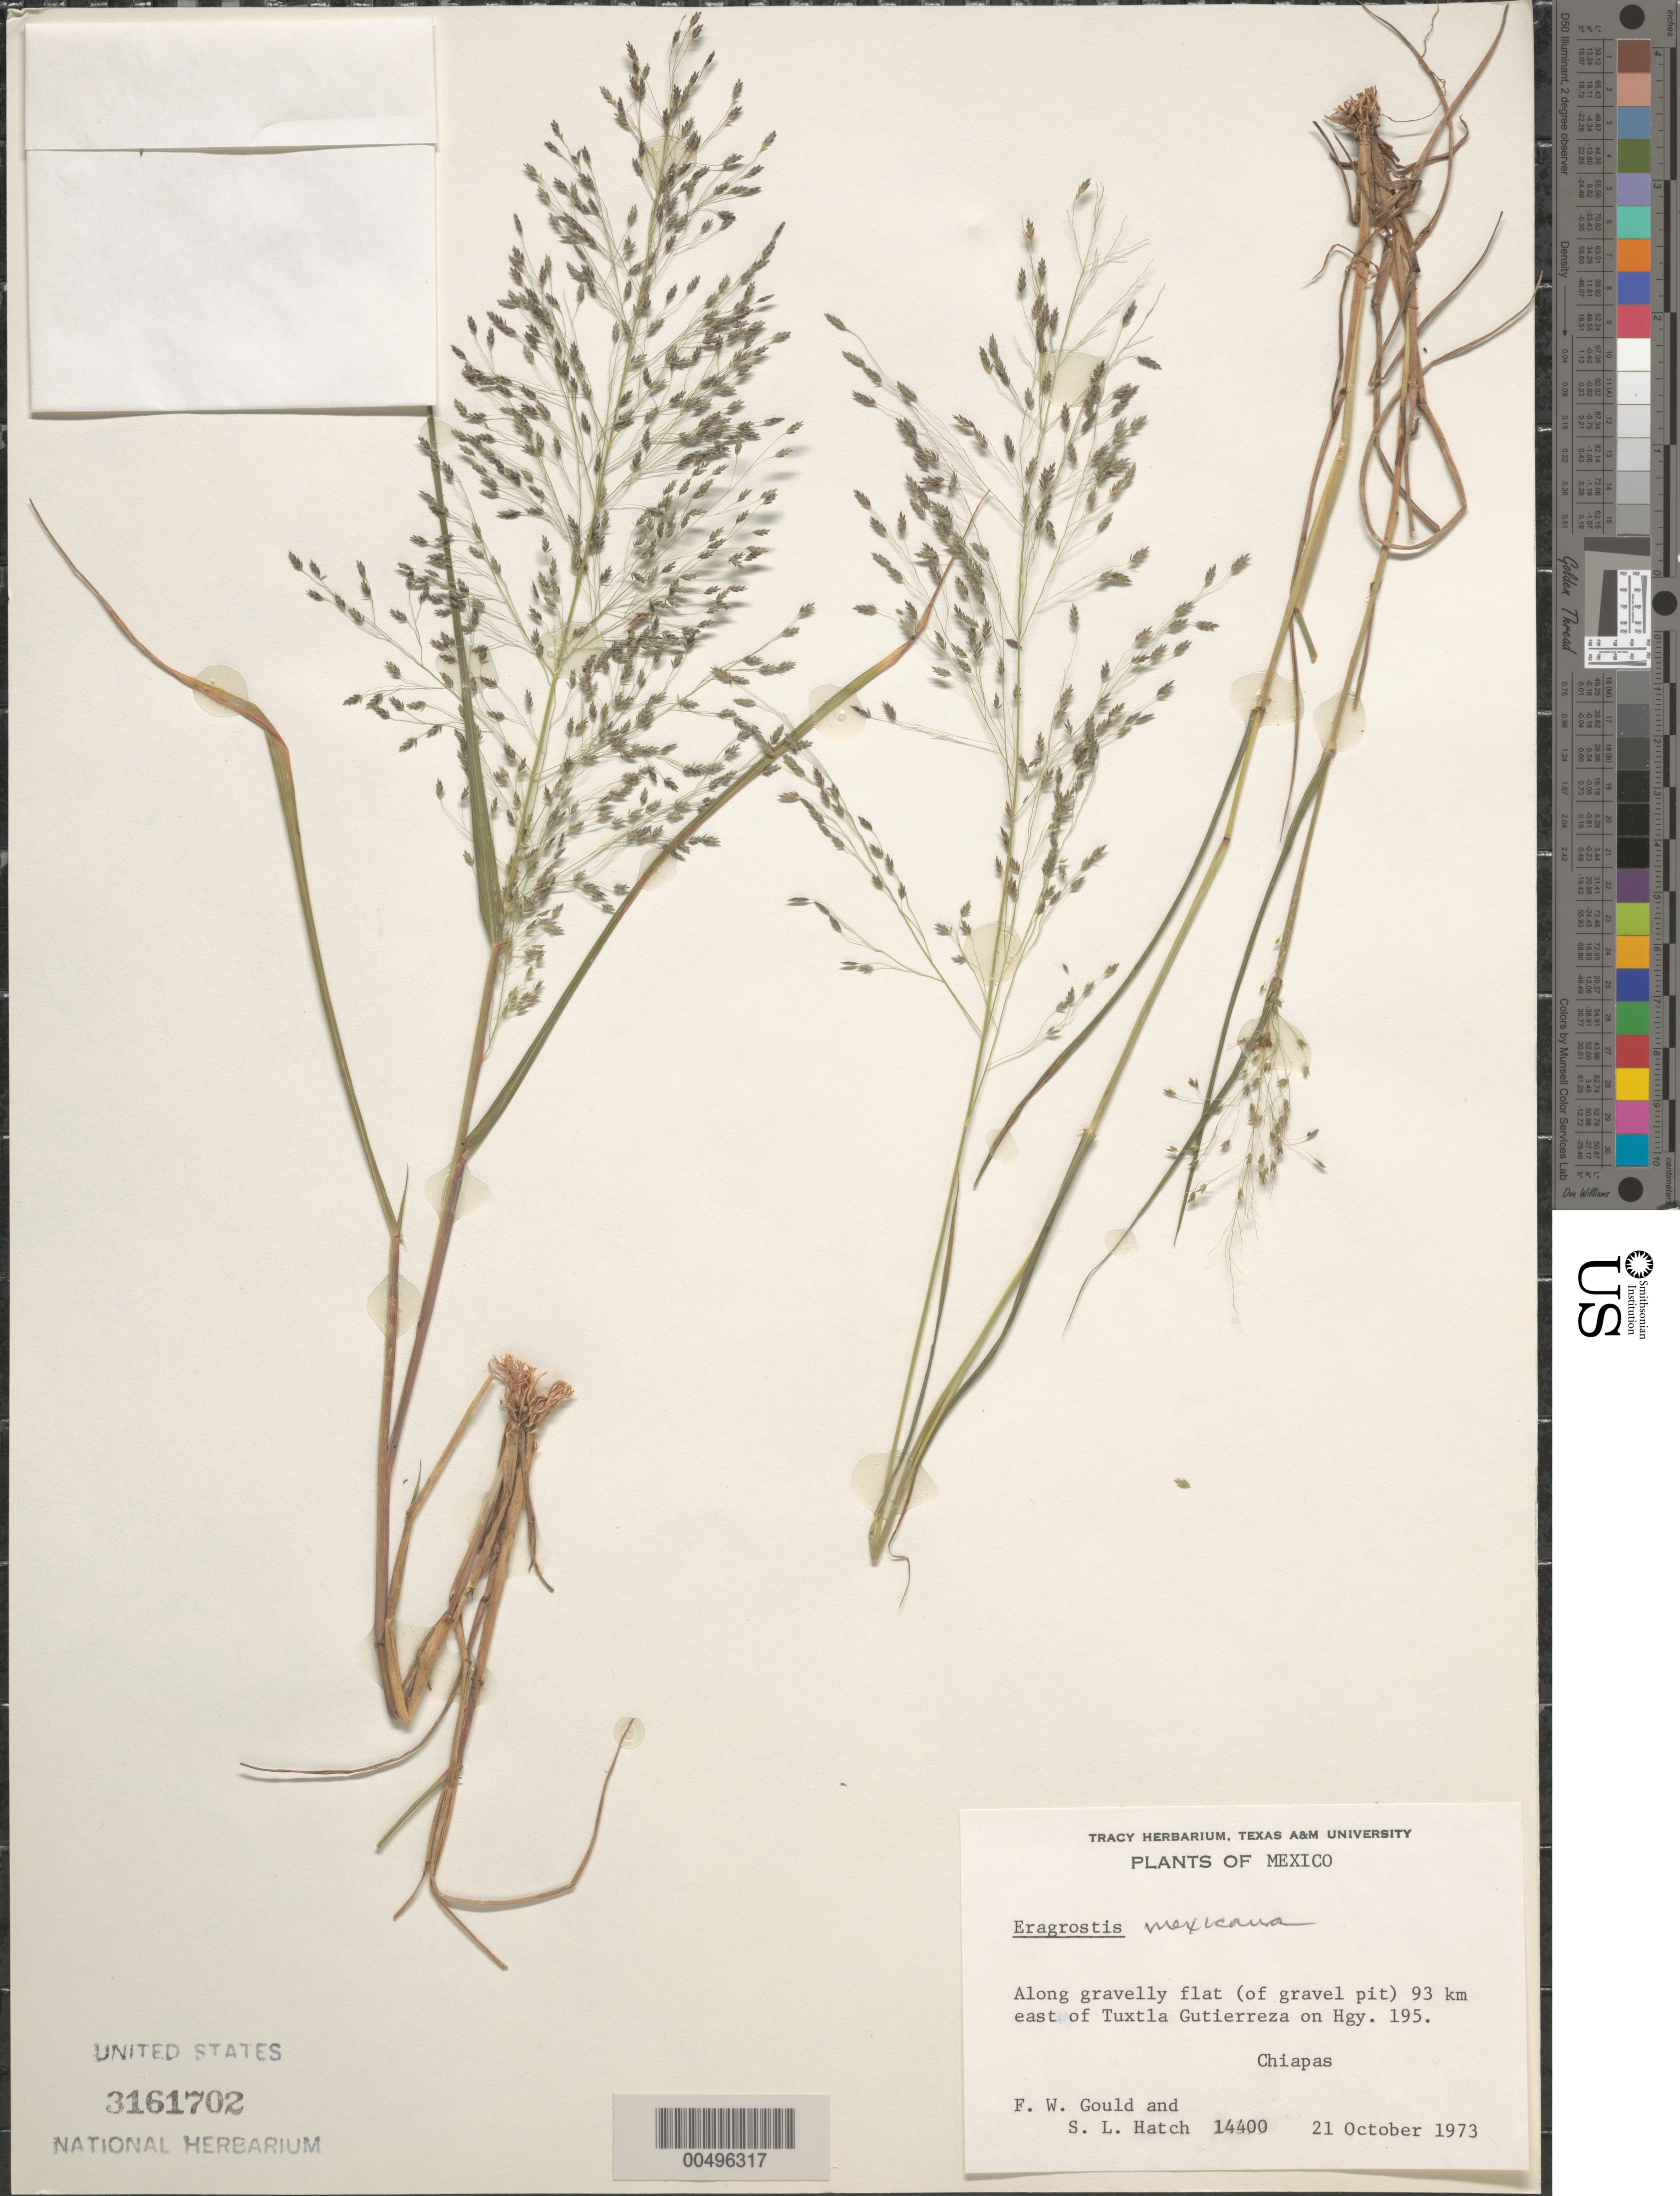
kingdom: Plantae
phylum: Tracheophyta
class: Liliopsida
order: Poales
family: Poaceae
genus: Eragrostis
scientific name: Eragrostis mexicana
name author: (Hornem.) Link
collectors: F. W. Gould & S. Hatch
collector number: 14400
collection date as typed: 21 Oct 1973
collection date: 1973-10-21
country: Mexico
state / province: Chiapas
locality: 93 km E of Tuxtla Gutierrez on Hwy 195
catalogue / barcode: US 3161702